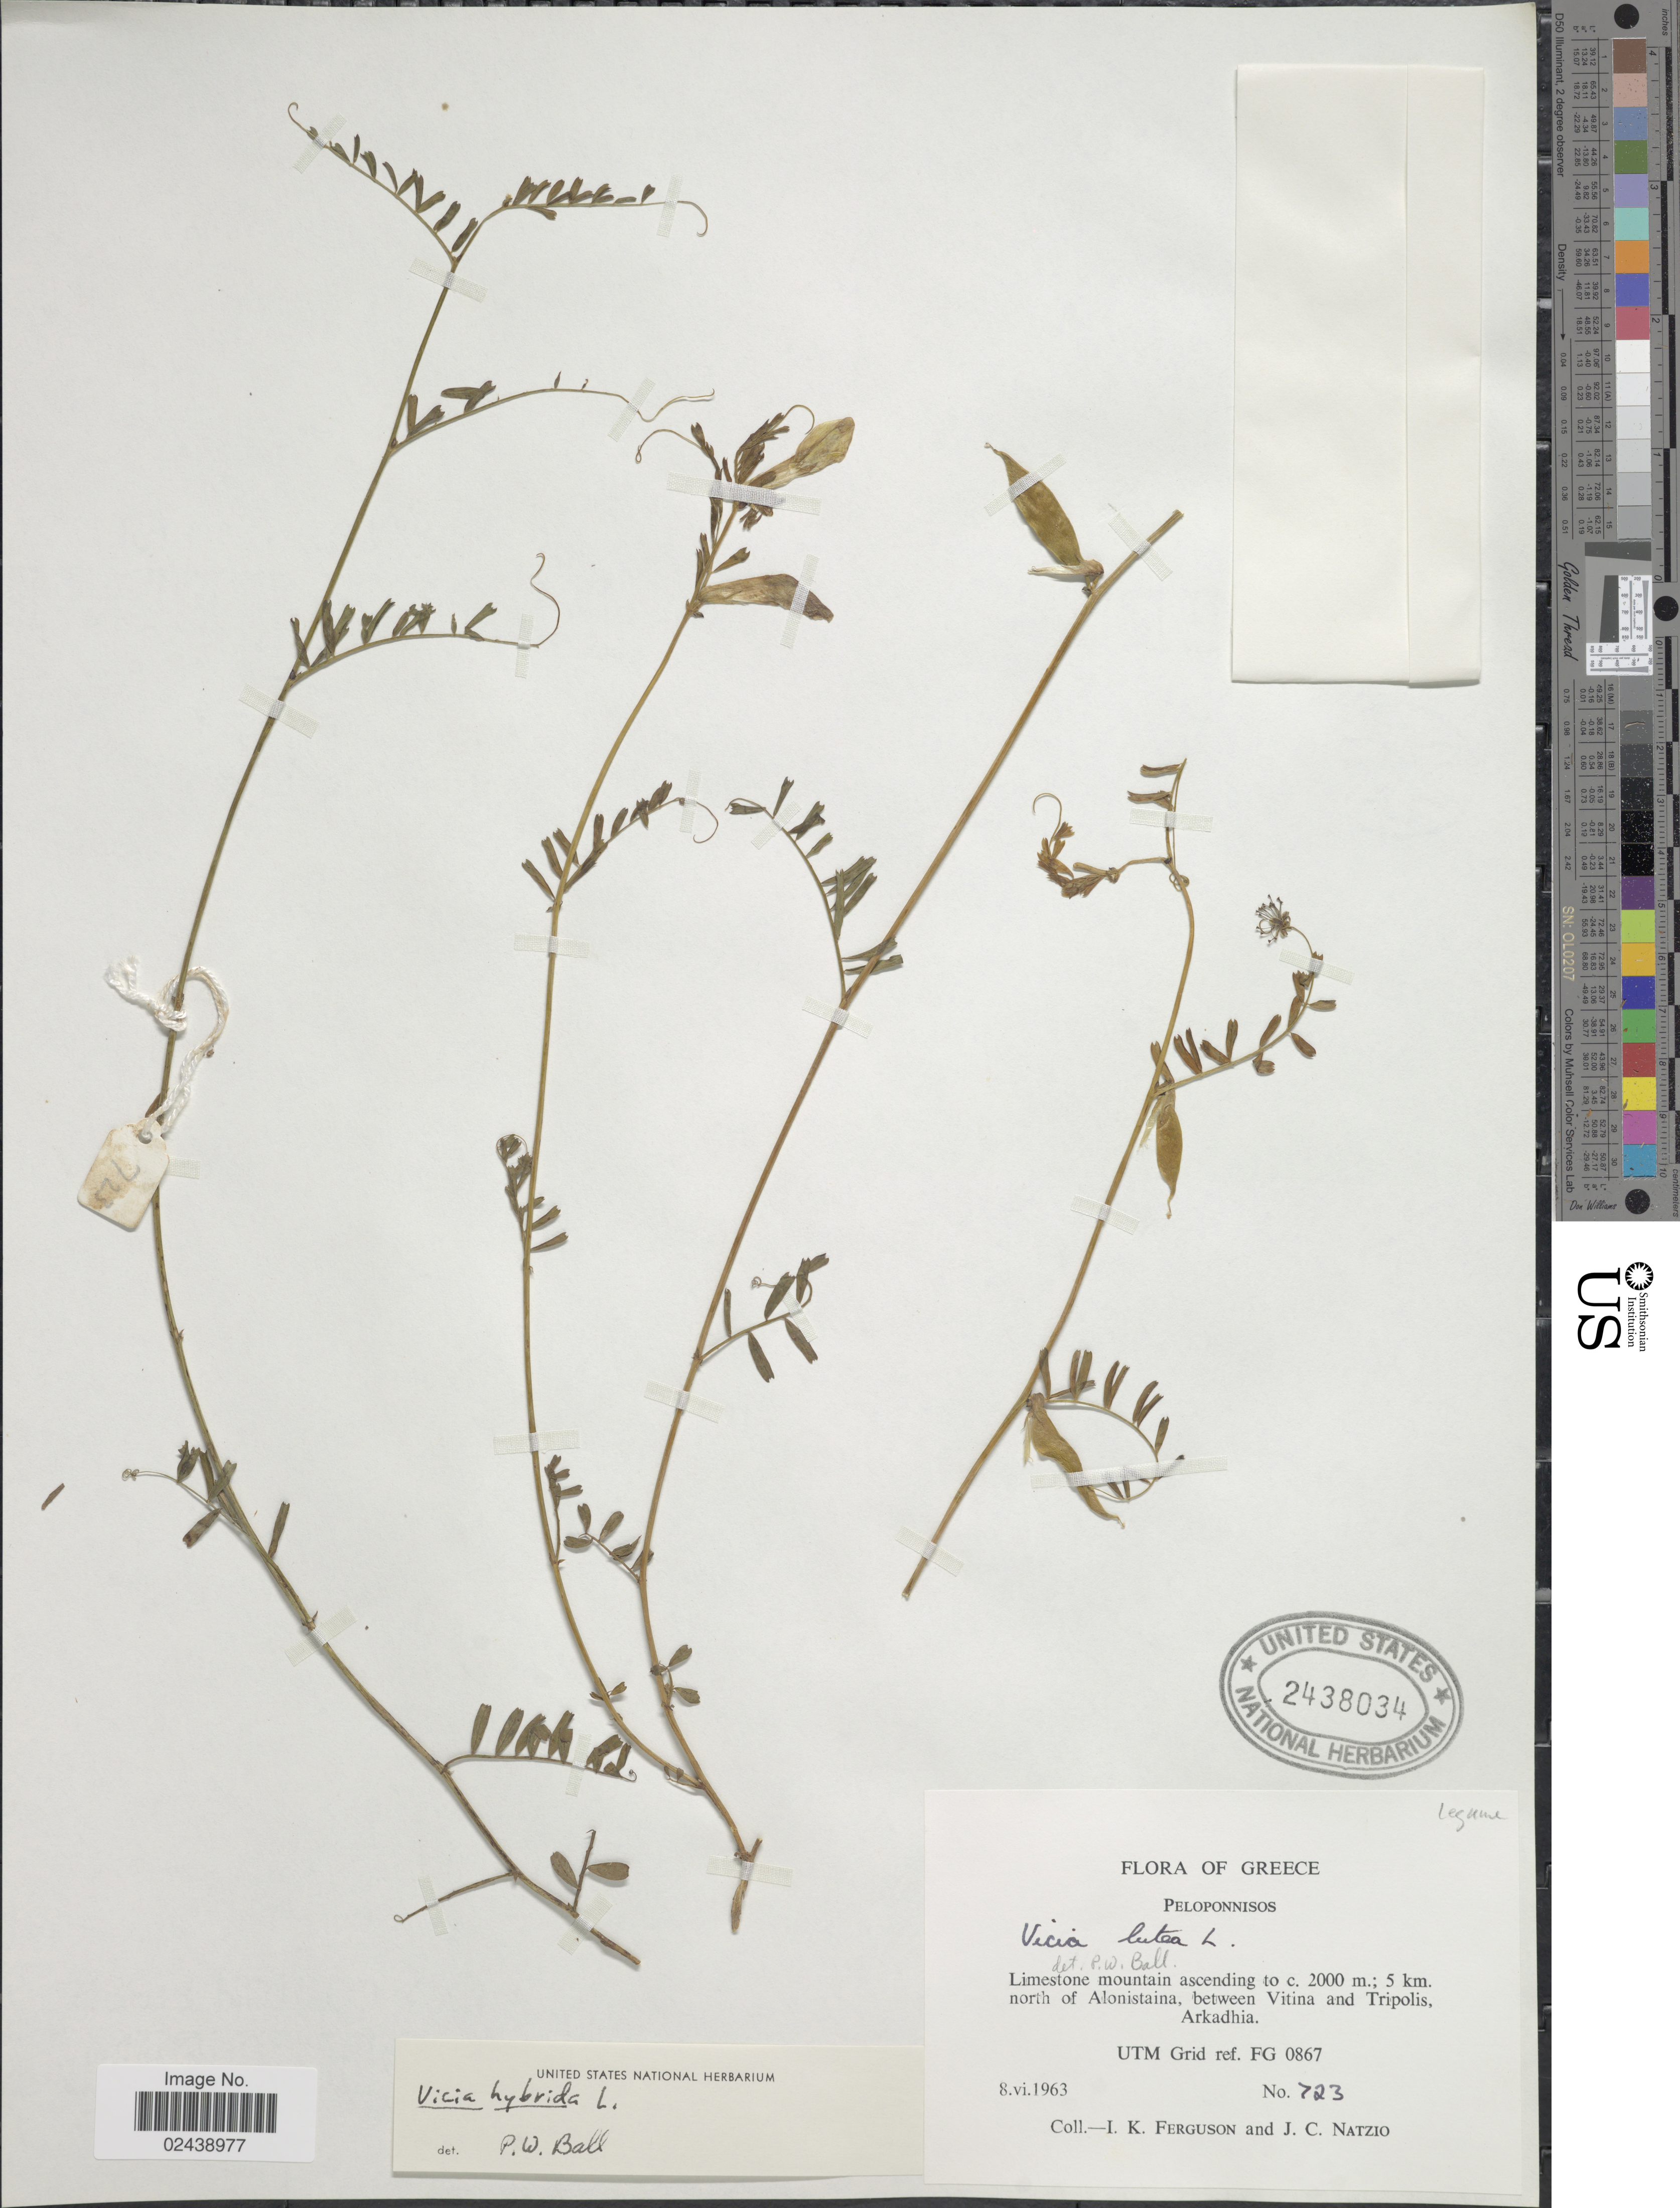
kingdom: Plantae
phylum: Tracheophyta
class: Magnoliopsida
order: Fabales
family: Fabaceae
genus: Vicia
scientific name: Vicia hybrida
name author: L.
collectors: I. K. Ferguson & J. Natzio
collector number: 723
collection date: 1963-06-08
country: Greece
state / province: Peloponnese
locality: Peloponnisos, limestone mountain ascending; 5 km. north of Alonistaina, between Vitina and Tripolis, Arkadhia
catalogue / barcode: US 2438034